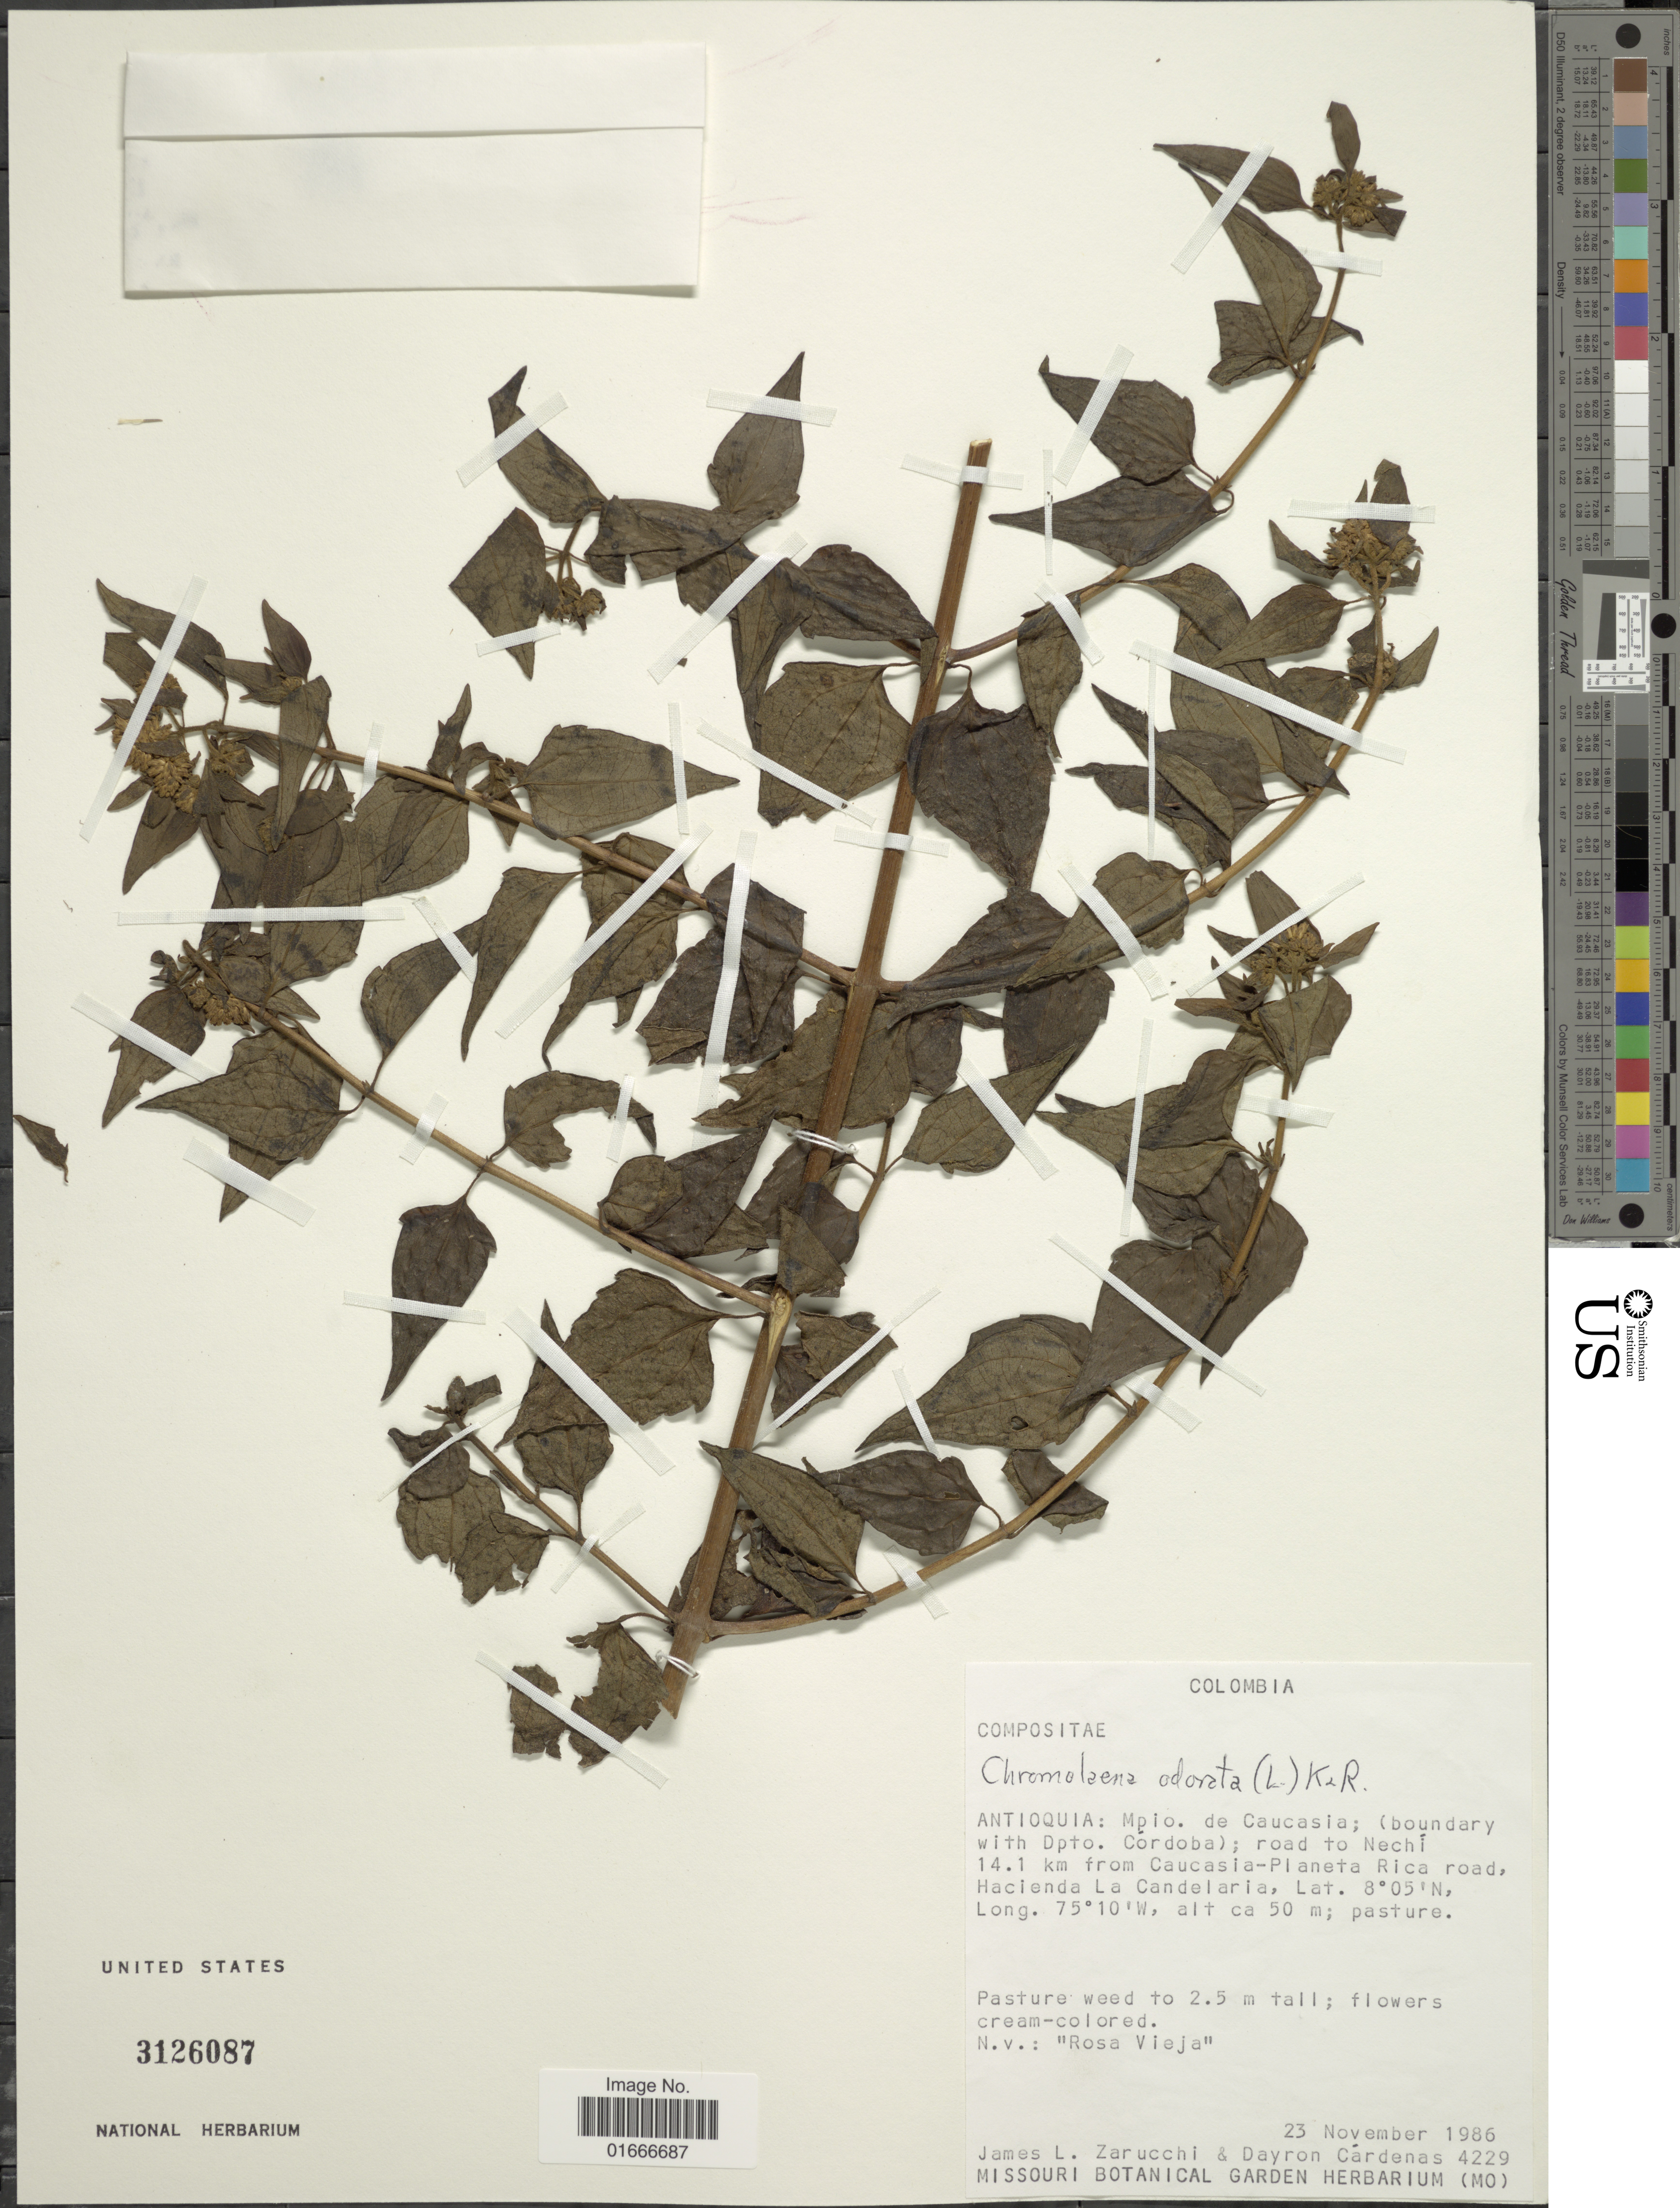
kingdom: Plantae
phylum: Tracheophyta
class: Magnoliopsida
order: Asterales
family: Asteraceae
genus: Chromolaena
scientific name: Chromolaena odorata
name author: (L.) R.M. King & H. Rob.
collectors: J. L. Zarucchi & D. Cárdenas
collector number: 4229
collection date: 1986-11-23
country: Colombia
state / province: Antioquia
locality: Mpio. de Caucasia (boundary with Dpto. Cordoba), road to Nechi 14.1 km from Caucasia-Planeta Rica road, Hacienda La Candelaria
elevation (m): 50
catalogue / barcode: US 3126087